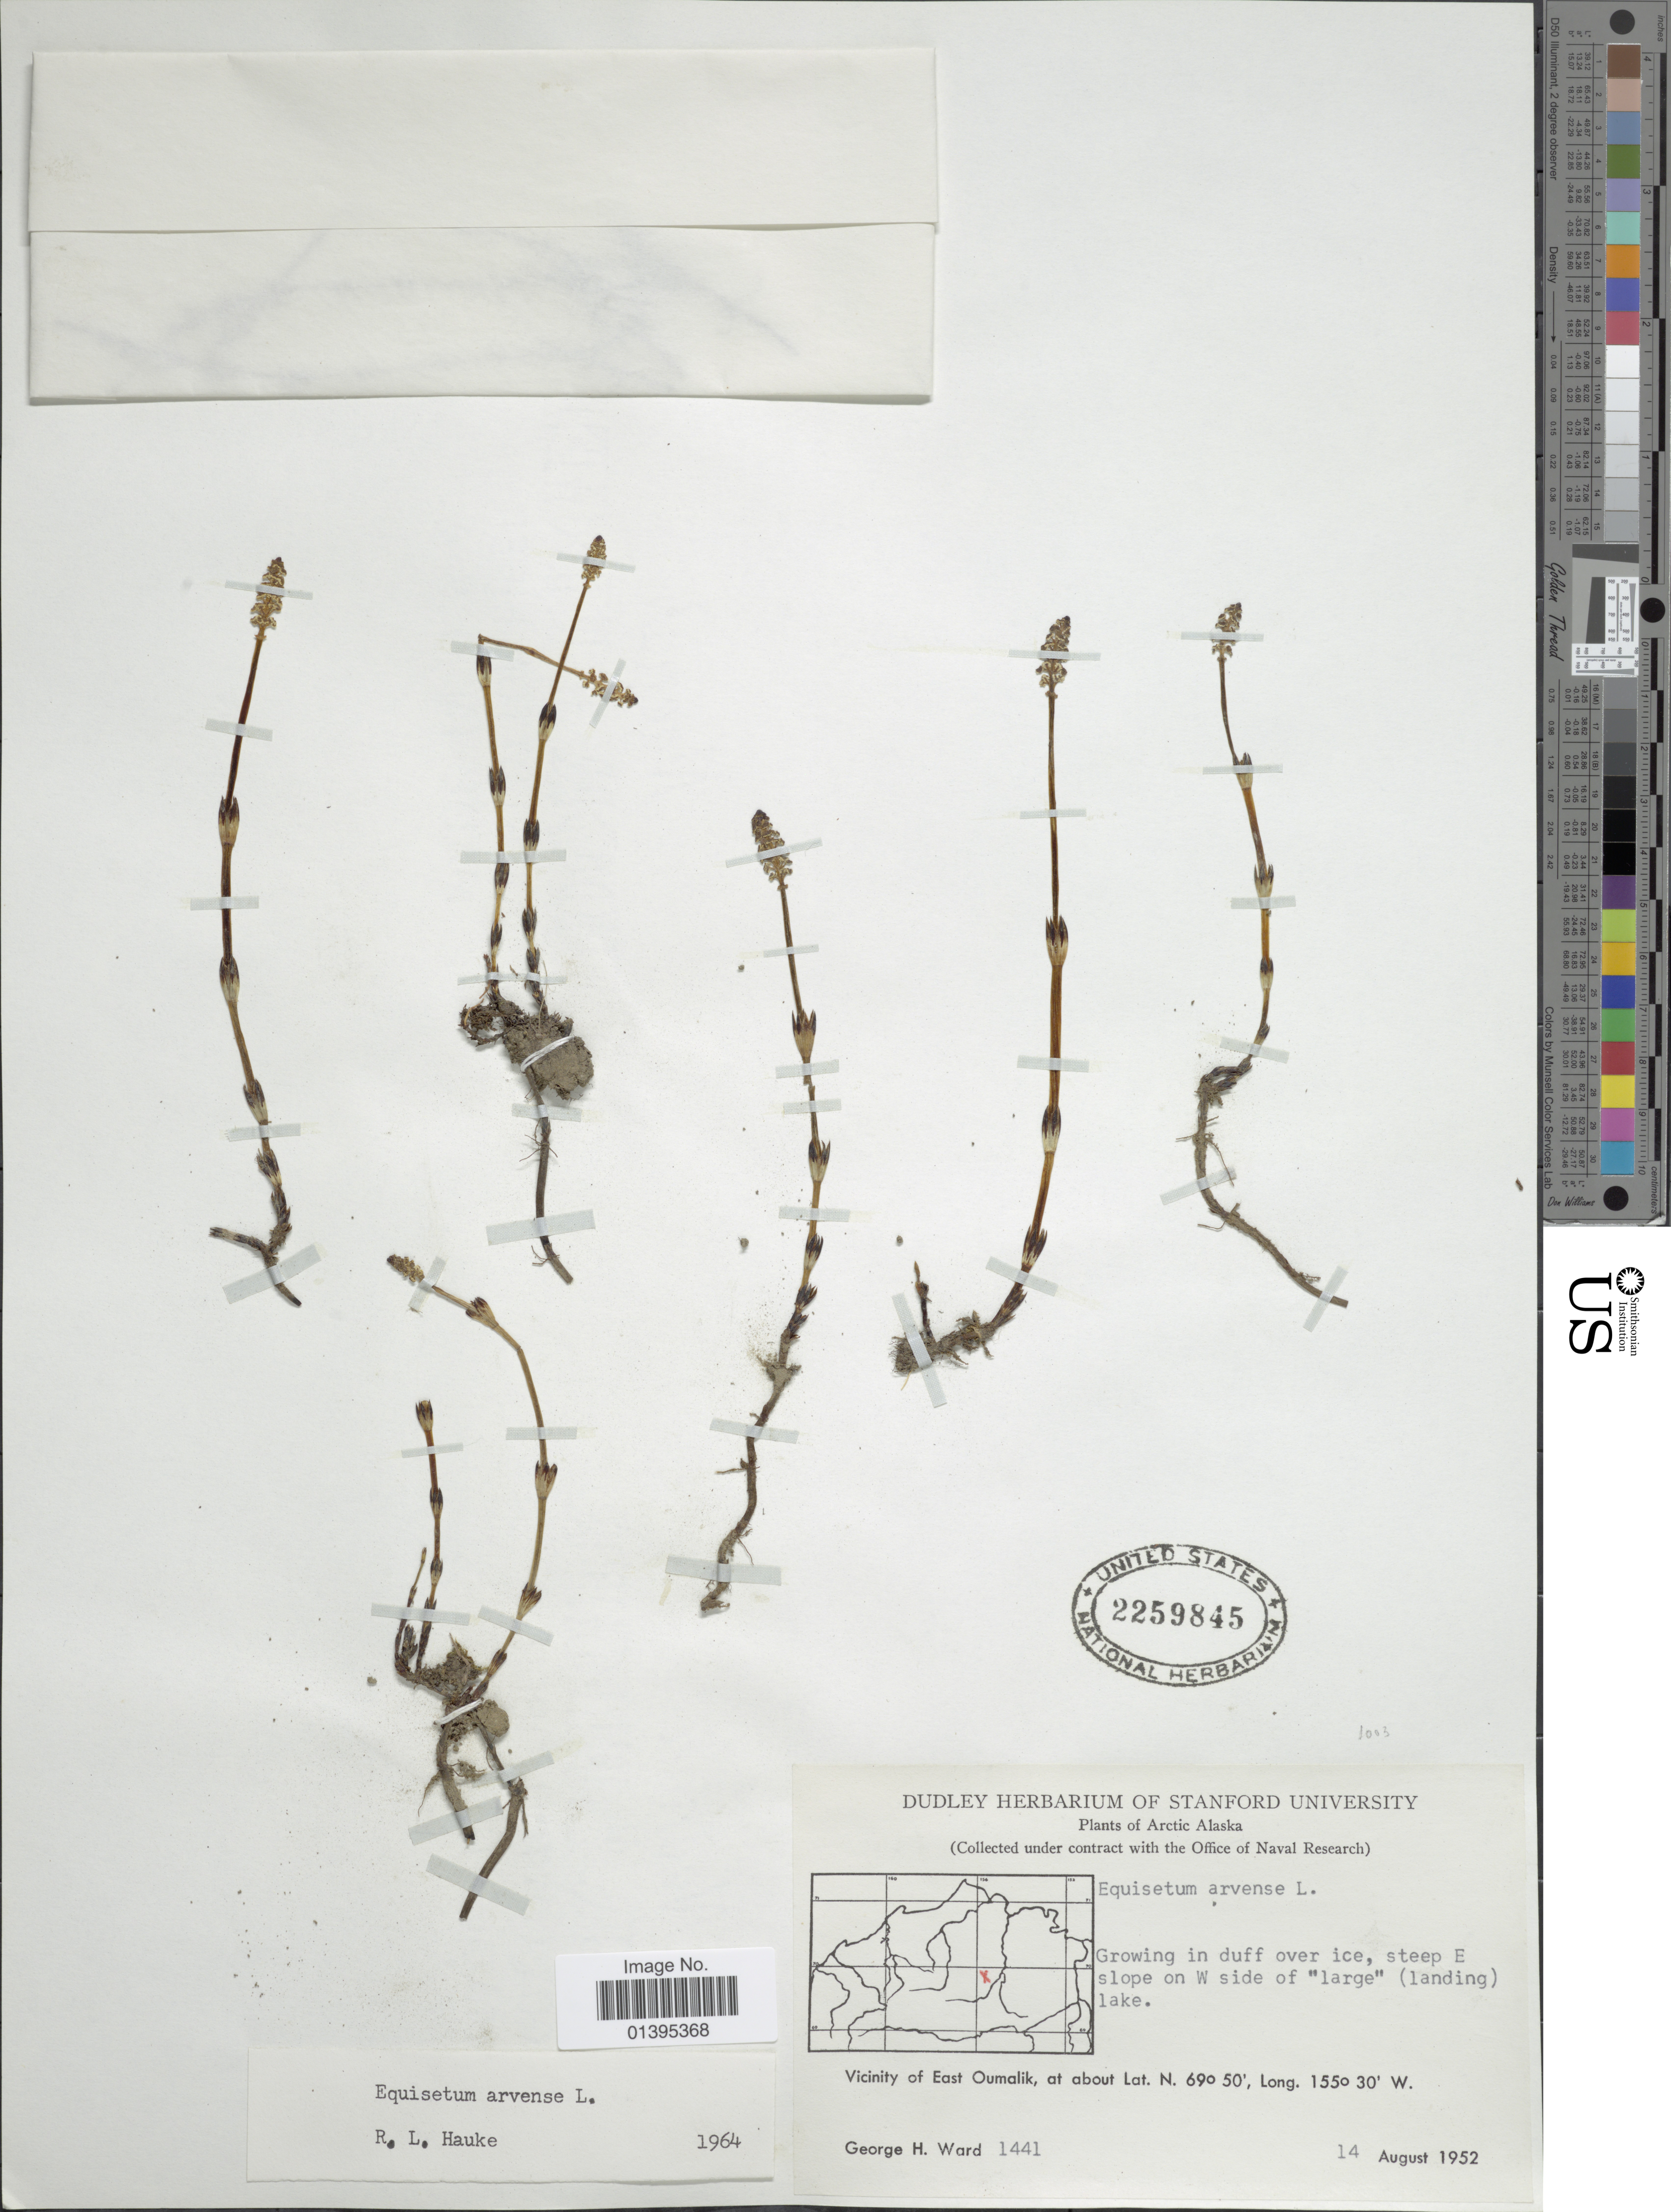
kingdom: Plantae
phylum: Tracheophyta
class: Polypodiopsida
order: Equisetales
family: Equisetaceae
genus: Equisetum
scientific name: Equisetum arvense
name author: L.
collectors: G. H. Ward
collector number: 1441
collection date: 1952-08-14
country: United States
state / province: Alaska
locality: Arctic Alaska, steep E slope on W side of "large"(landing) lake, Vicinity of East Oumalik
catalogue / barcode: US 2259845